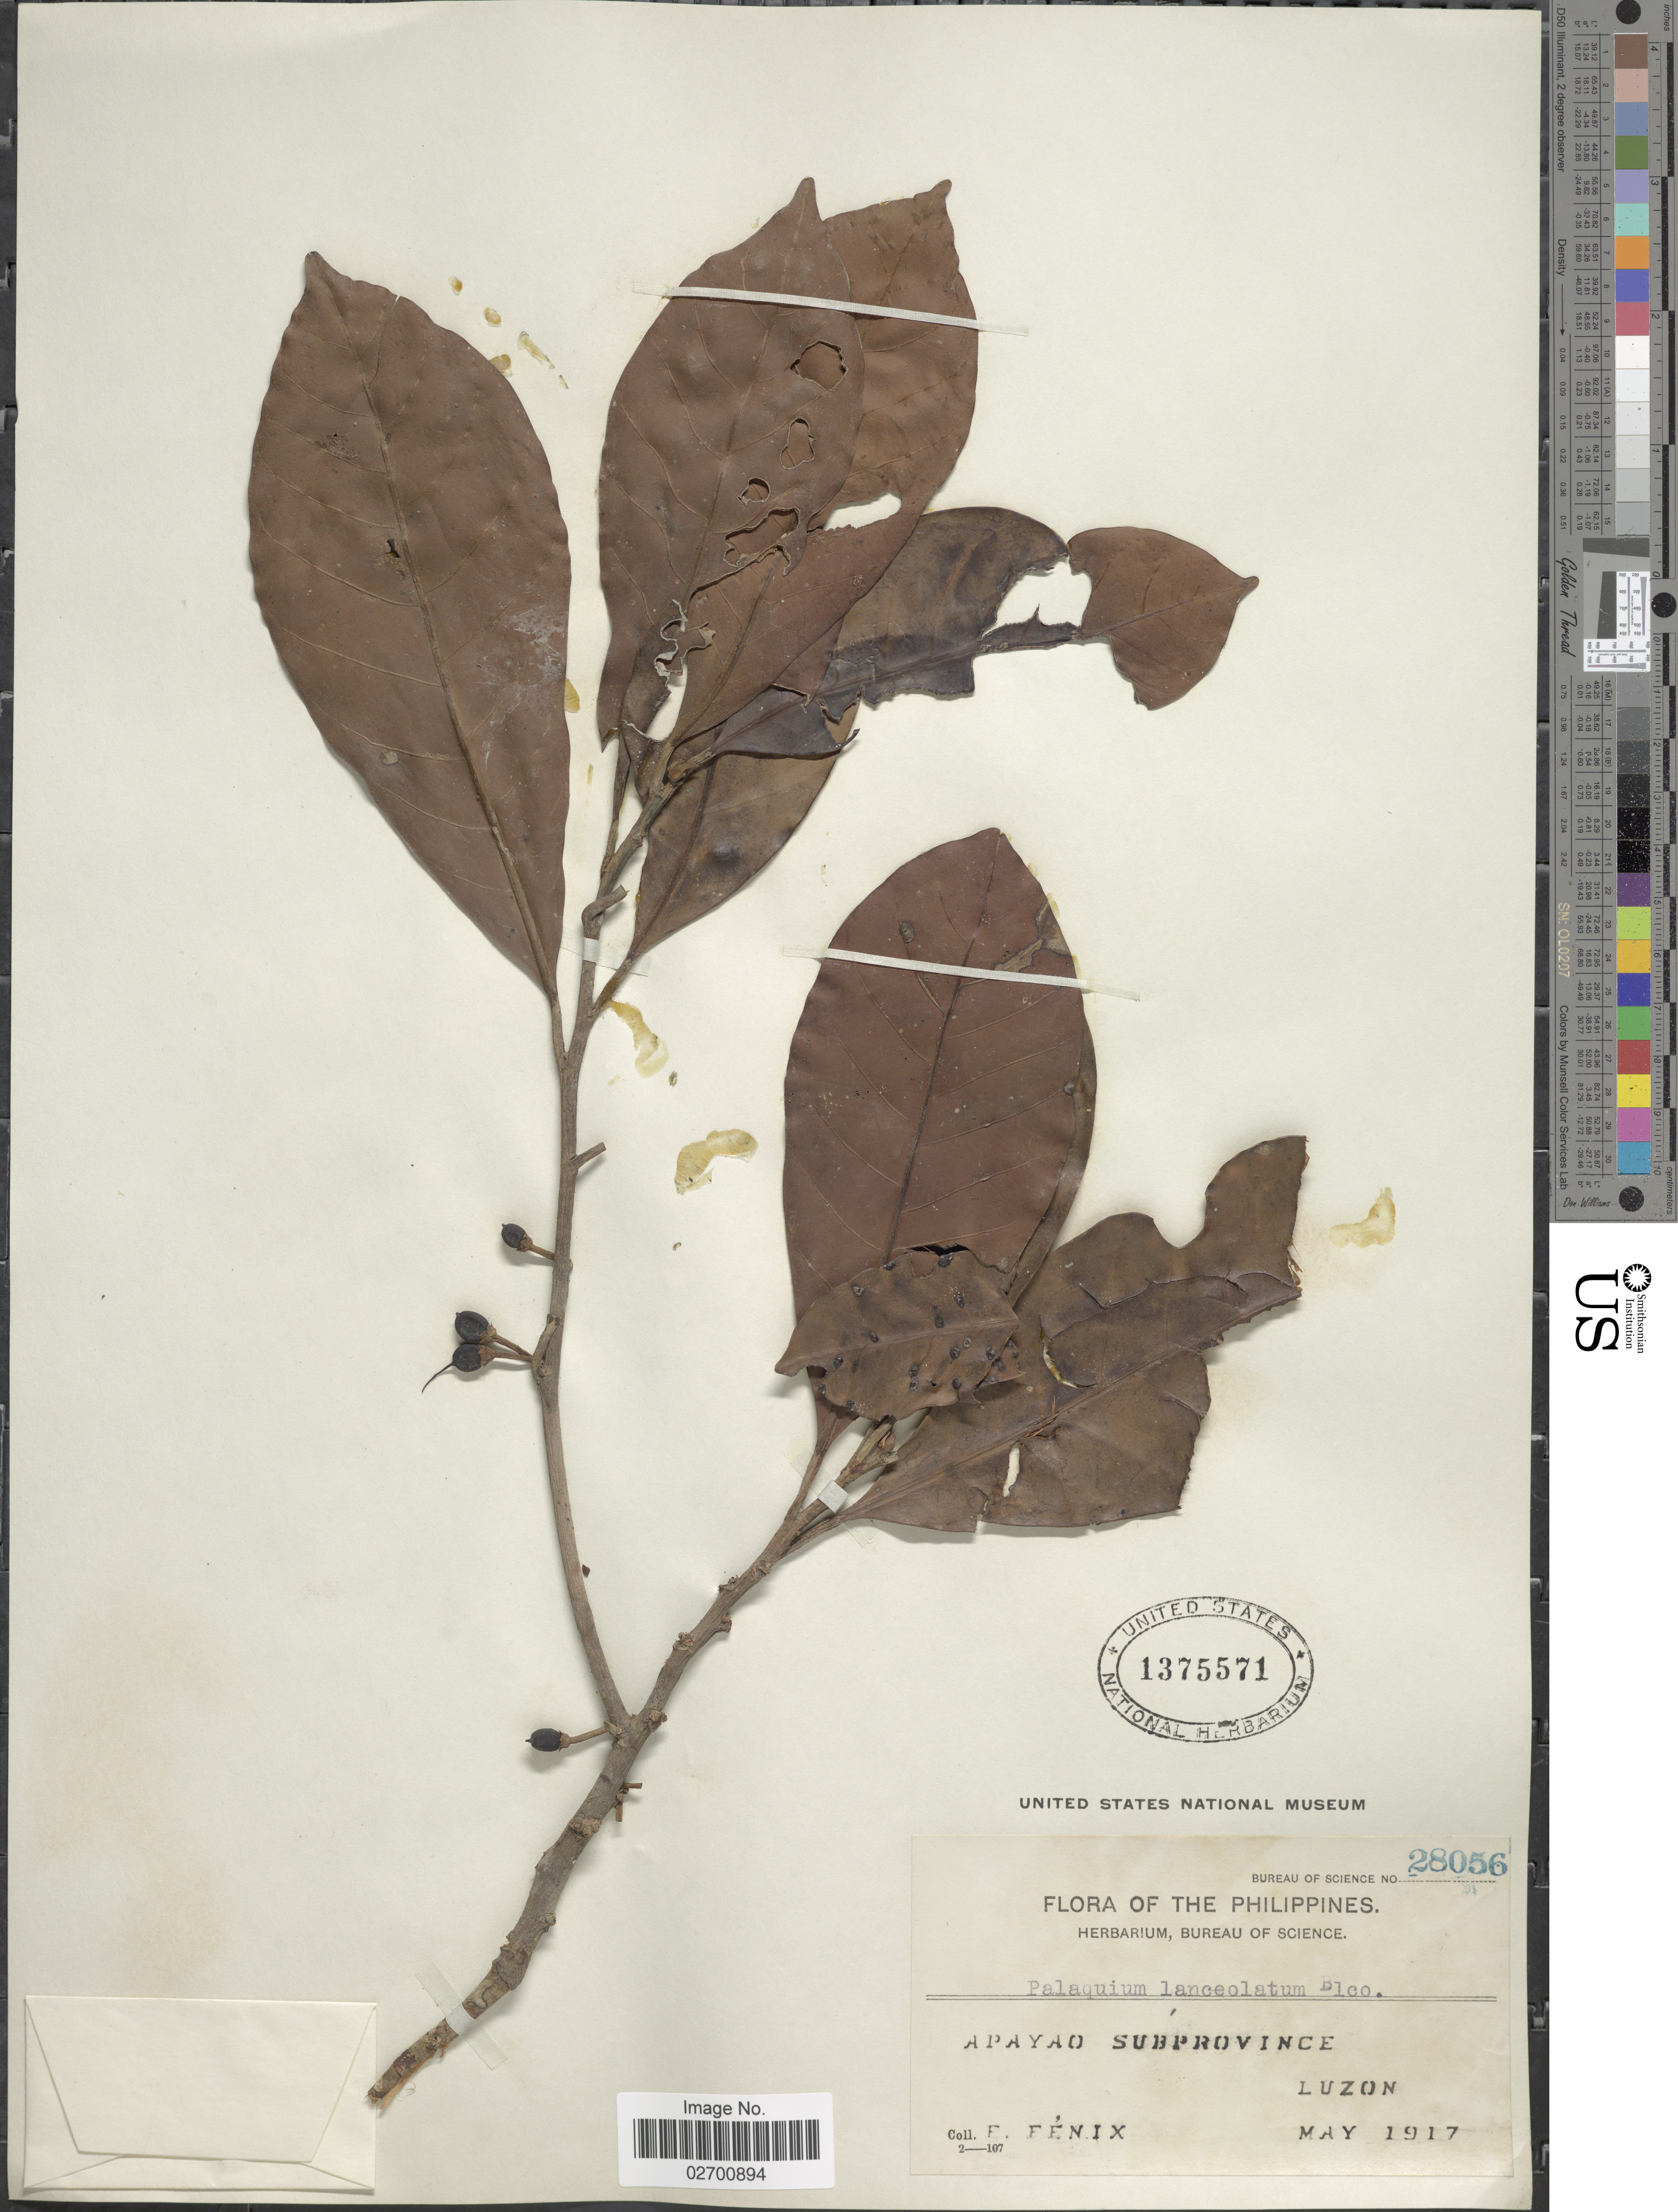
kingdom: Plantae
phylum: Tracheophyta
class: Magnoliopsida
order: Ericales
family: Sapotaceae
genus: Palaquium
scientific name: Palaquium lanceolatum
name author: Blanco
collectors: E. Fénix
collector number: Bureau of Science 28056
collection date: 1917-05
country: Philippines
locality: Apayao Subprovince. Luzon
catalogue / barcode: US 1375571